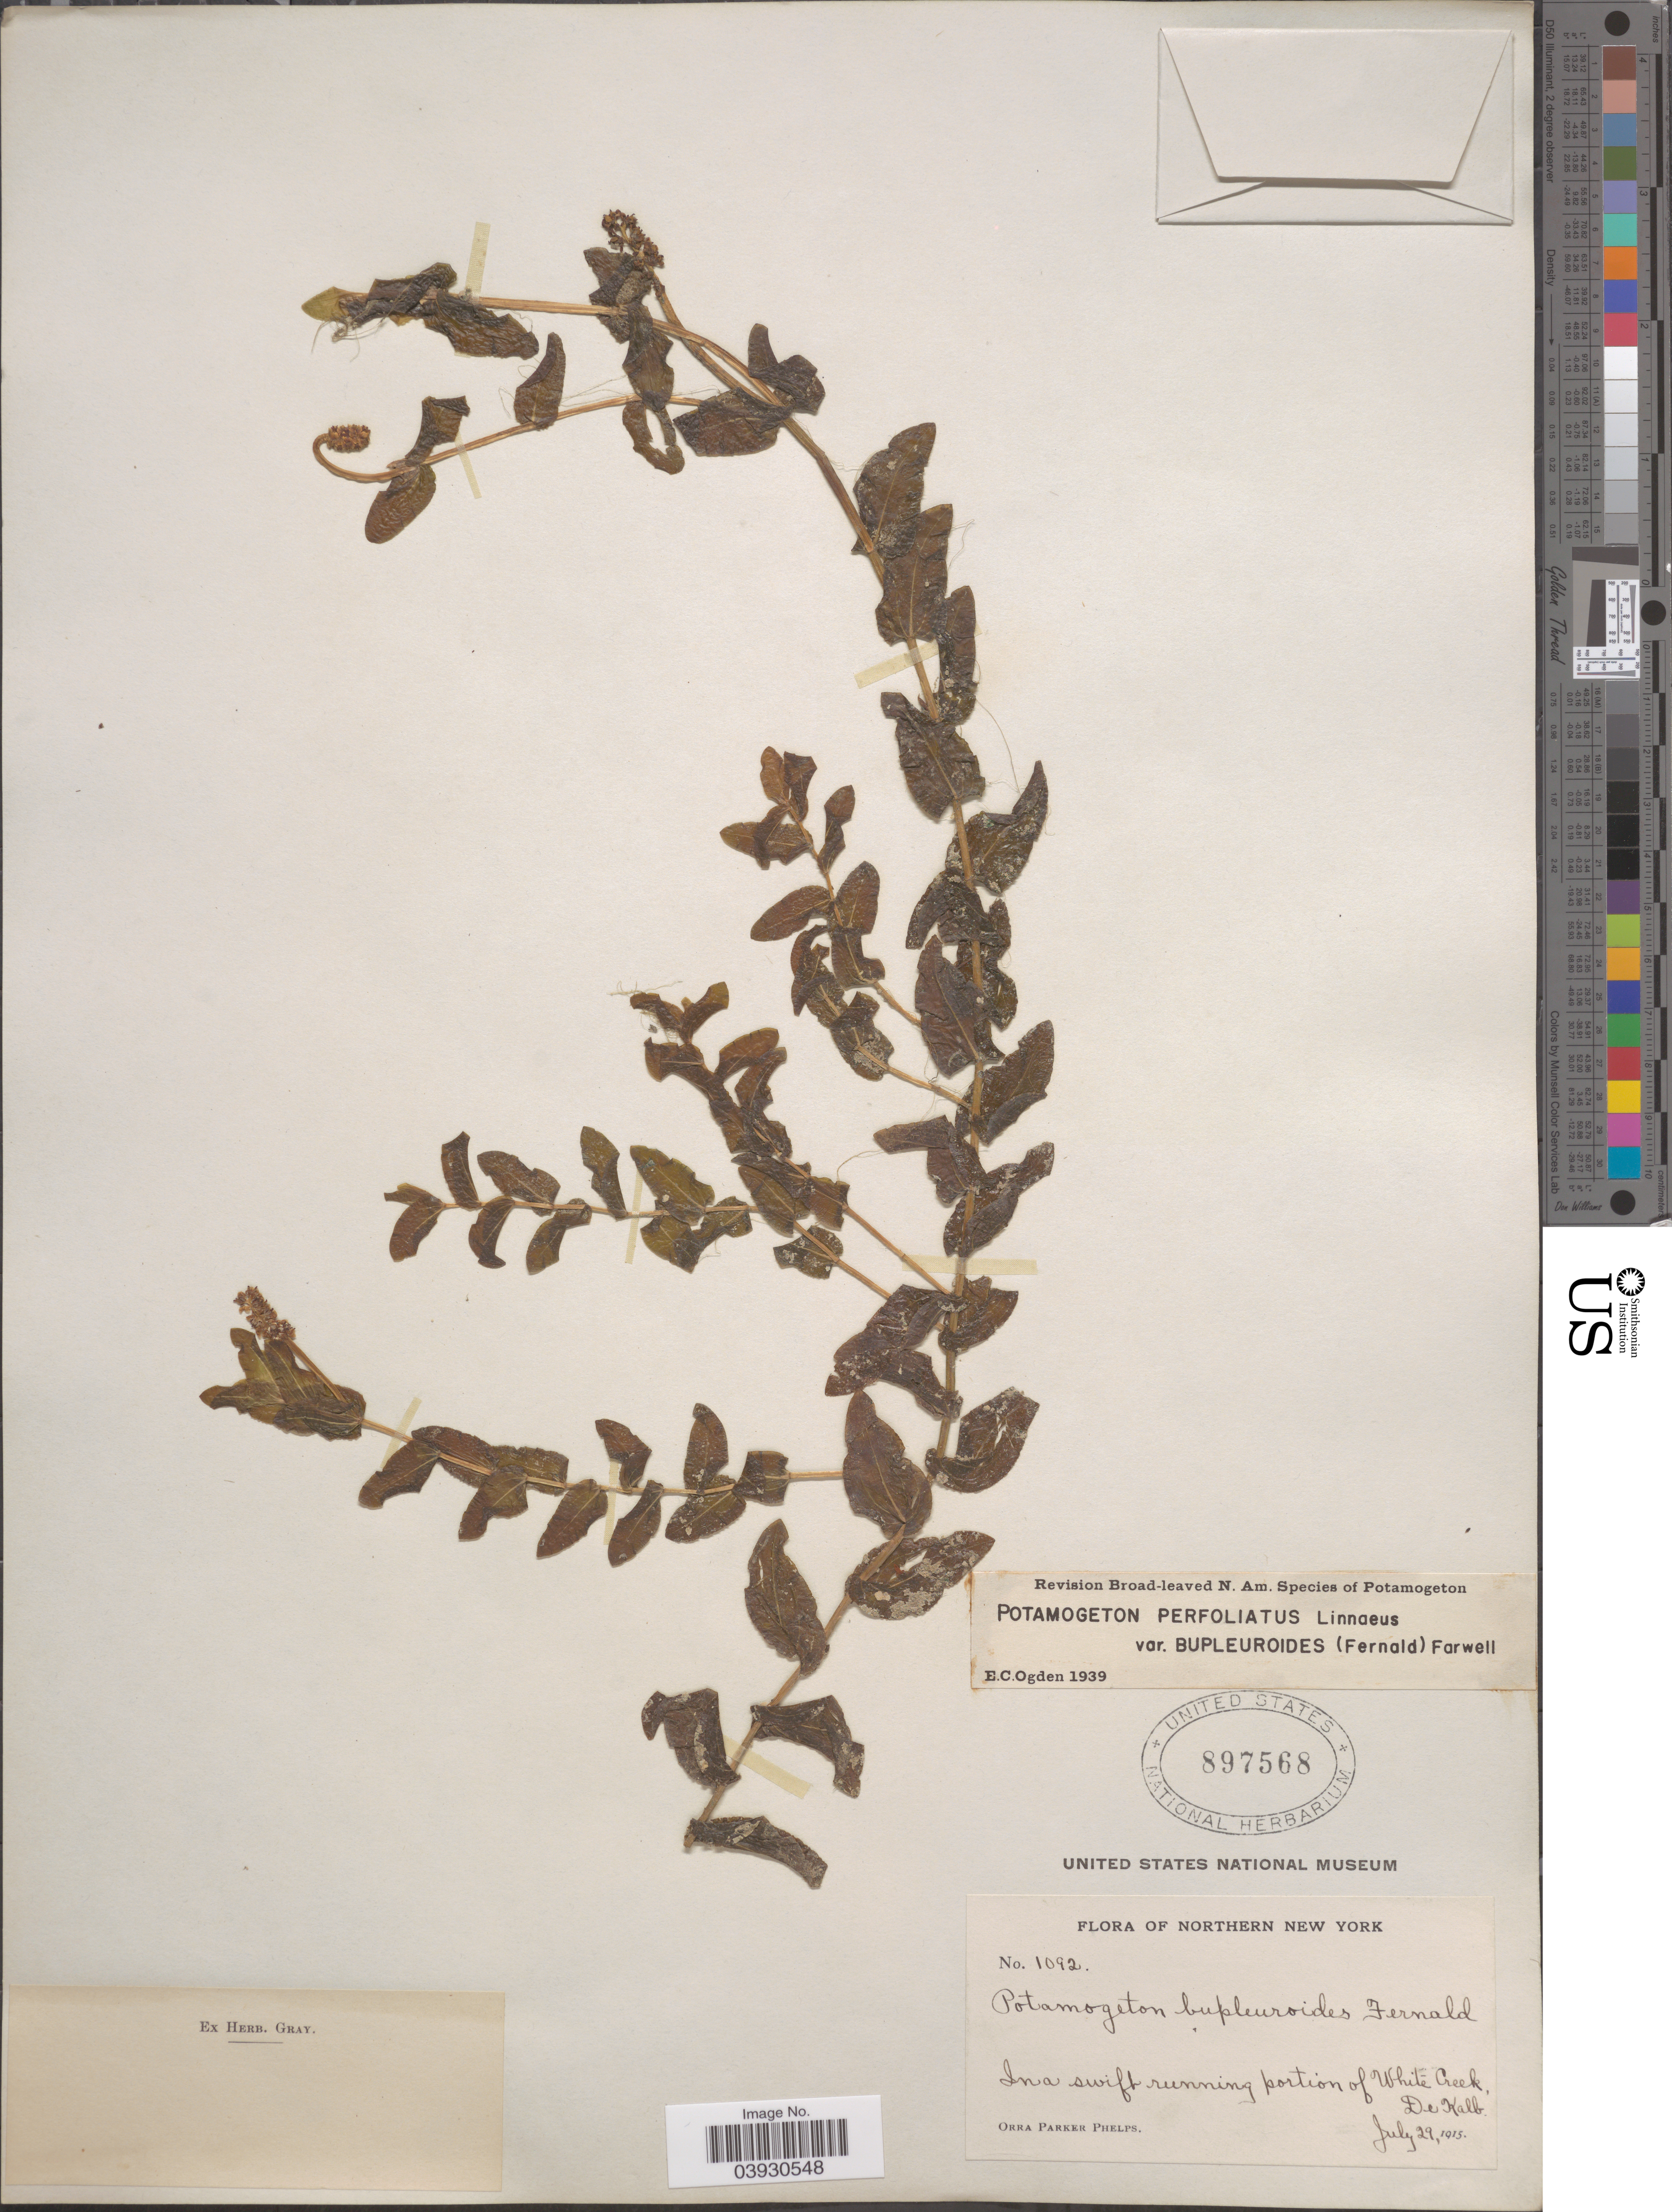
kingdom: Plantae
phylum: Tracheophyta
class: Liliopsida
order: Alismatales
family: Potamogetonaceae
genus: Potamogeton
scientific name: Potamogeton perfoliatus var. bupleuroides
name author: (Fernald) Farw.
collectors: O. P. Phelps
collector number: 1092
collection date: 1915-07-29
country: United States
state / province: New York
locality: Northern New York. In a swift running portion of White Creek, De Kalb.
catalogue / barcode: US 897568